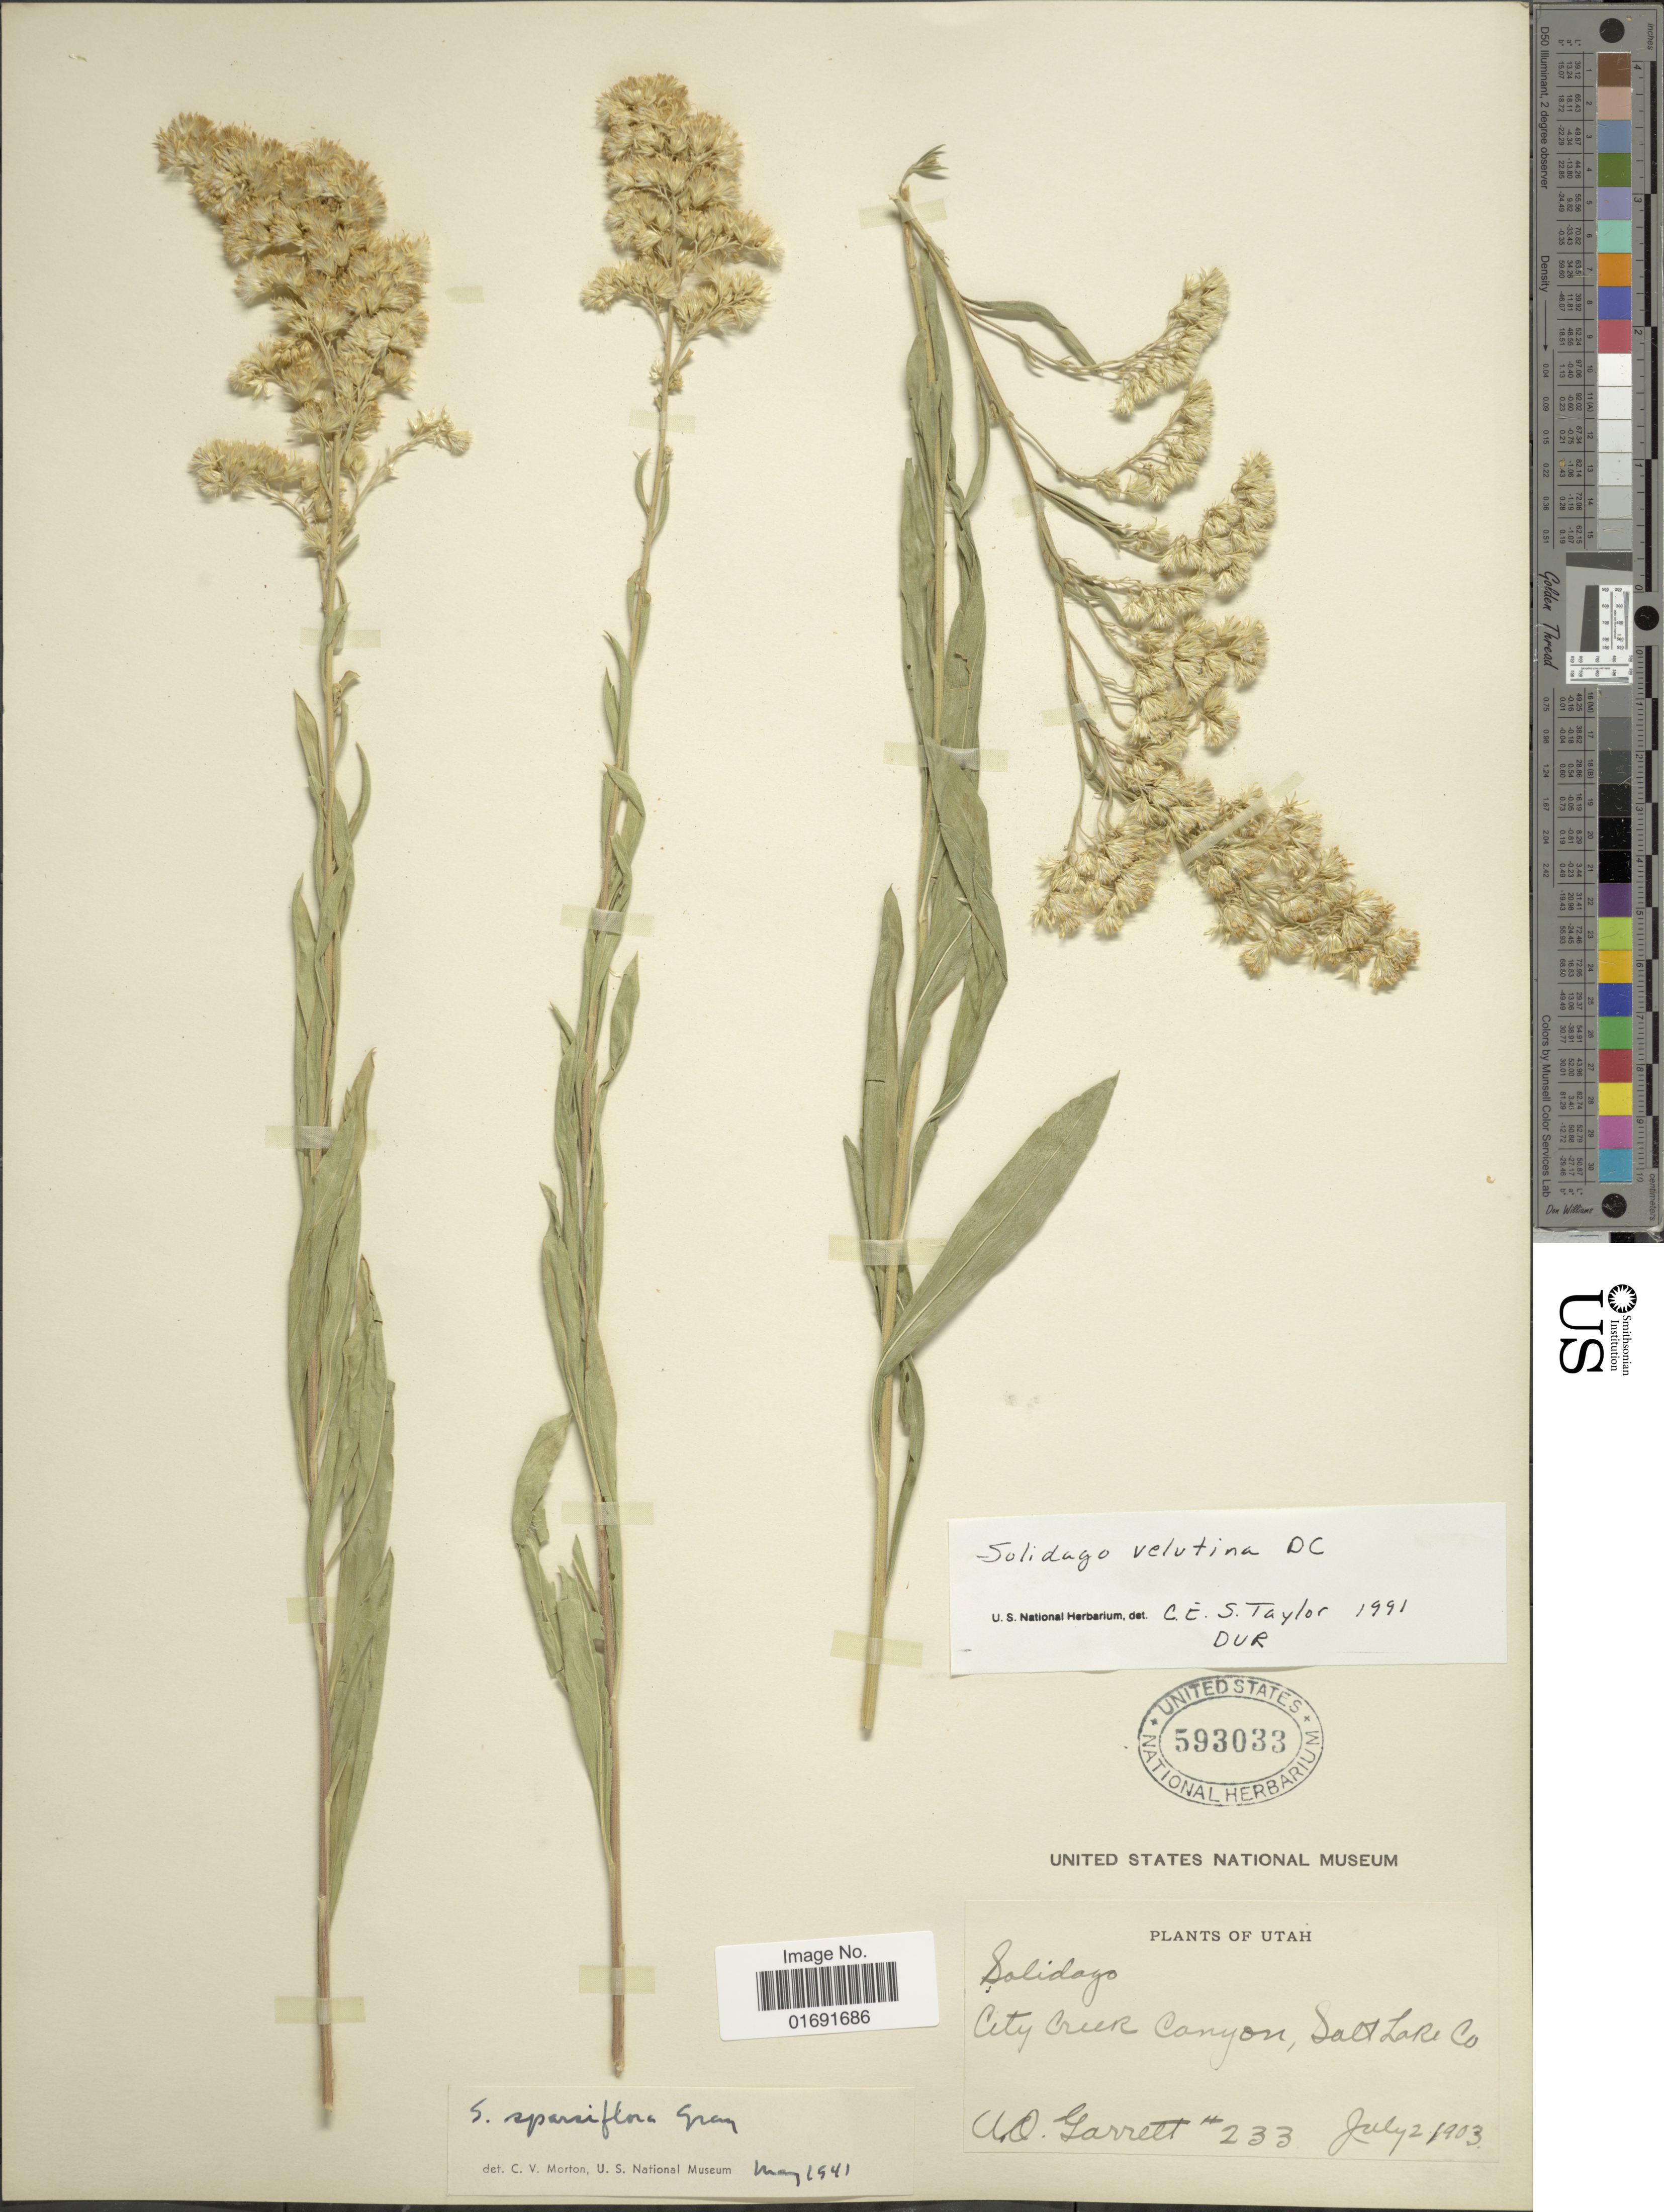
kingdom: Plantae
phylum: Tracheophyta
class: Magnoliopsida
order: Asterales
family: Asteraceae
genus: Solidago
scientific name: Solidago velutina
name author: DC.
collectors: A. O. Garrett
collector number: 233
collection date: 1903-07-02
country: United States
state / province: Utah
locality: City Creek Canyon, Salt Lake Co.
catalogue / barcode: US 593033